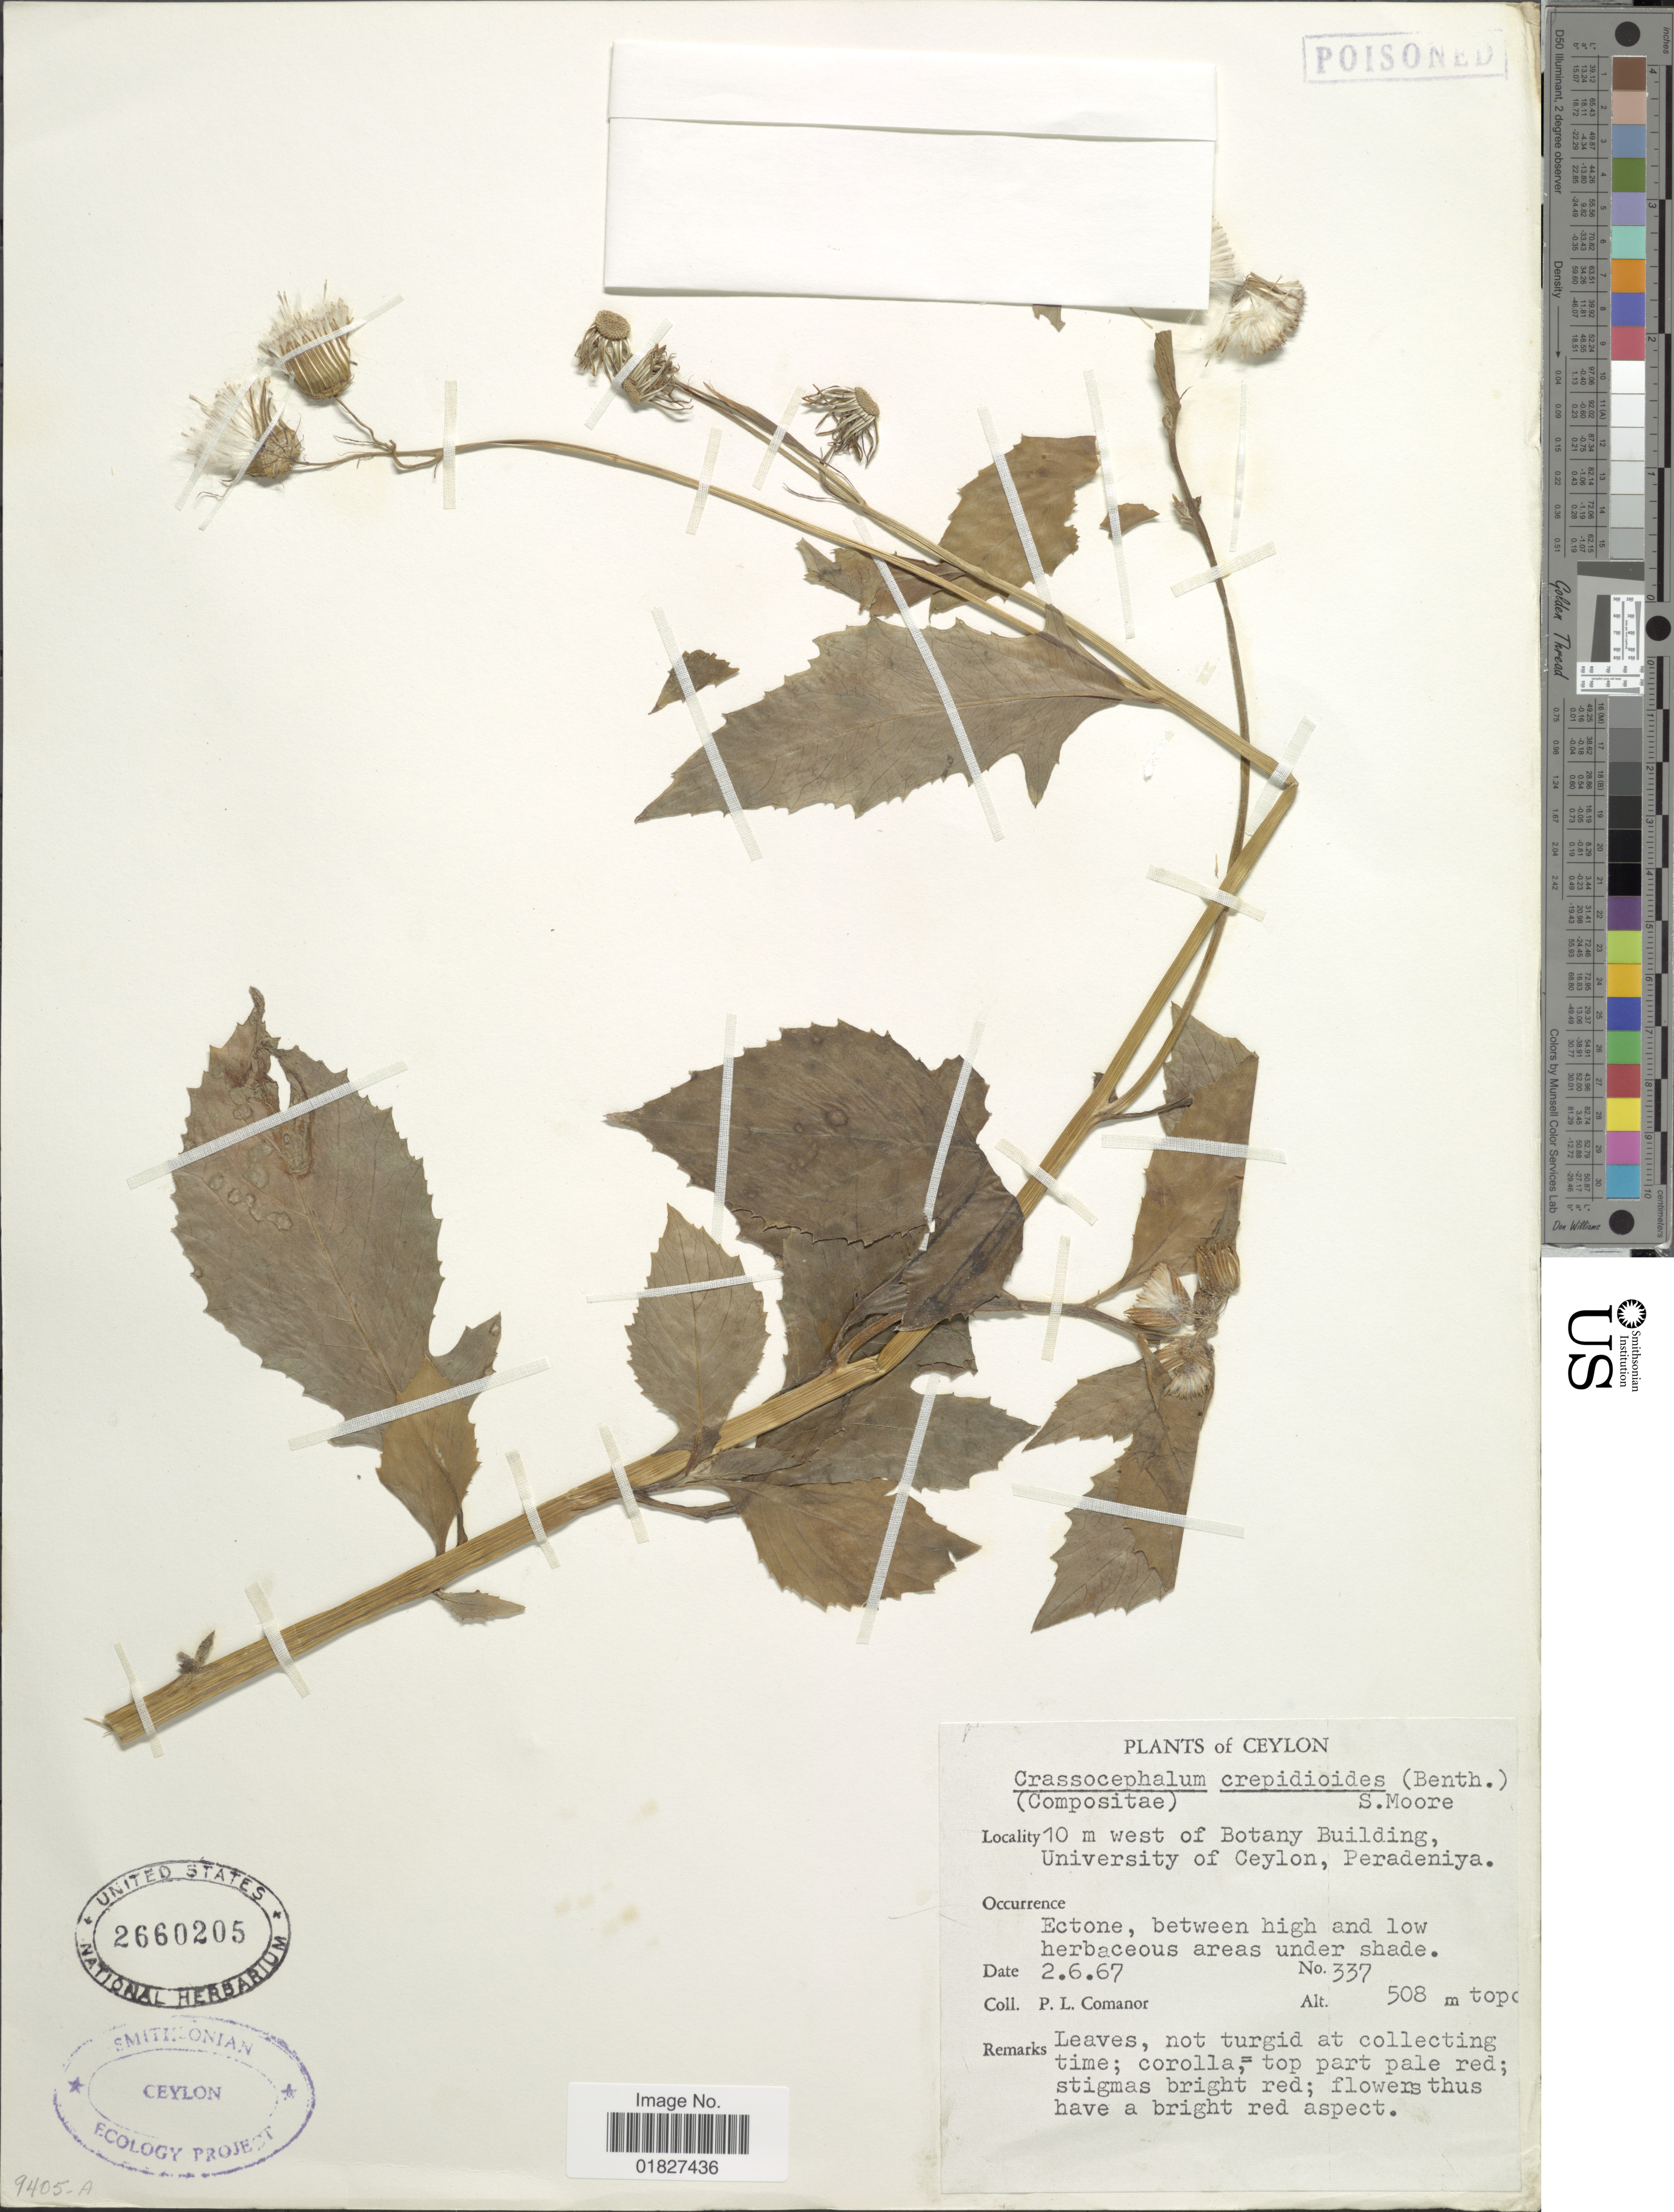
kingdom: Plantae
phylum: Tracheophyta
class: Magnoliopsida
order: Asterales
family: Asteraceae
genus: Crassocephalum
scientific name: Crassocephalum crepidioides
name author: (Benth.) S. Moore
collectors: P. Comanor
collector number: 337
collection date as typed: Transcribed d/m/y: 2/6/67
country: Sri Lanka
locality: Ceylon, 10 m west of Botany Building, University of Ceylon, Perandeniya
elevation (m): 208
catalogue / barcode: US 2660205